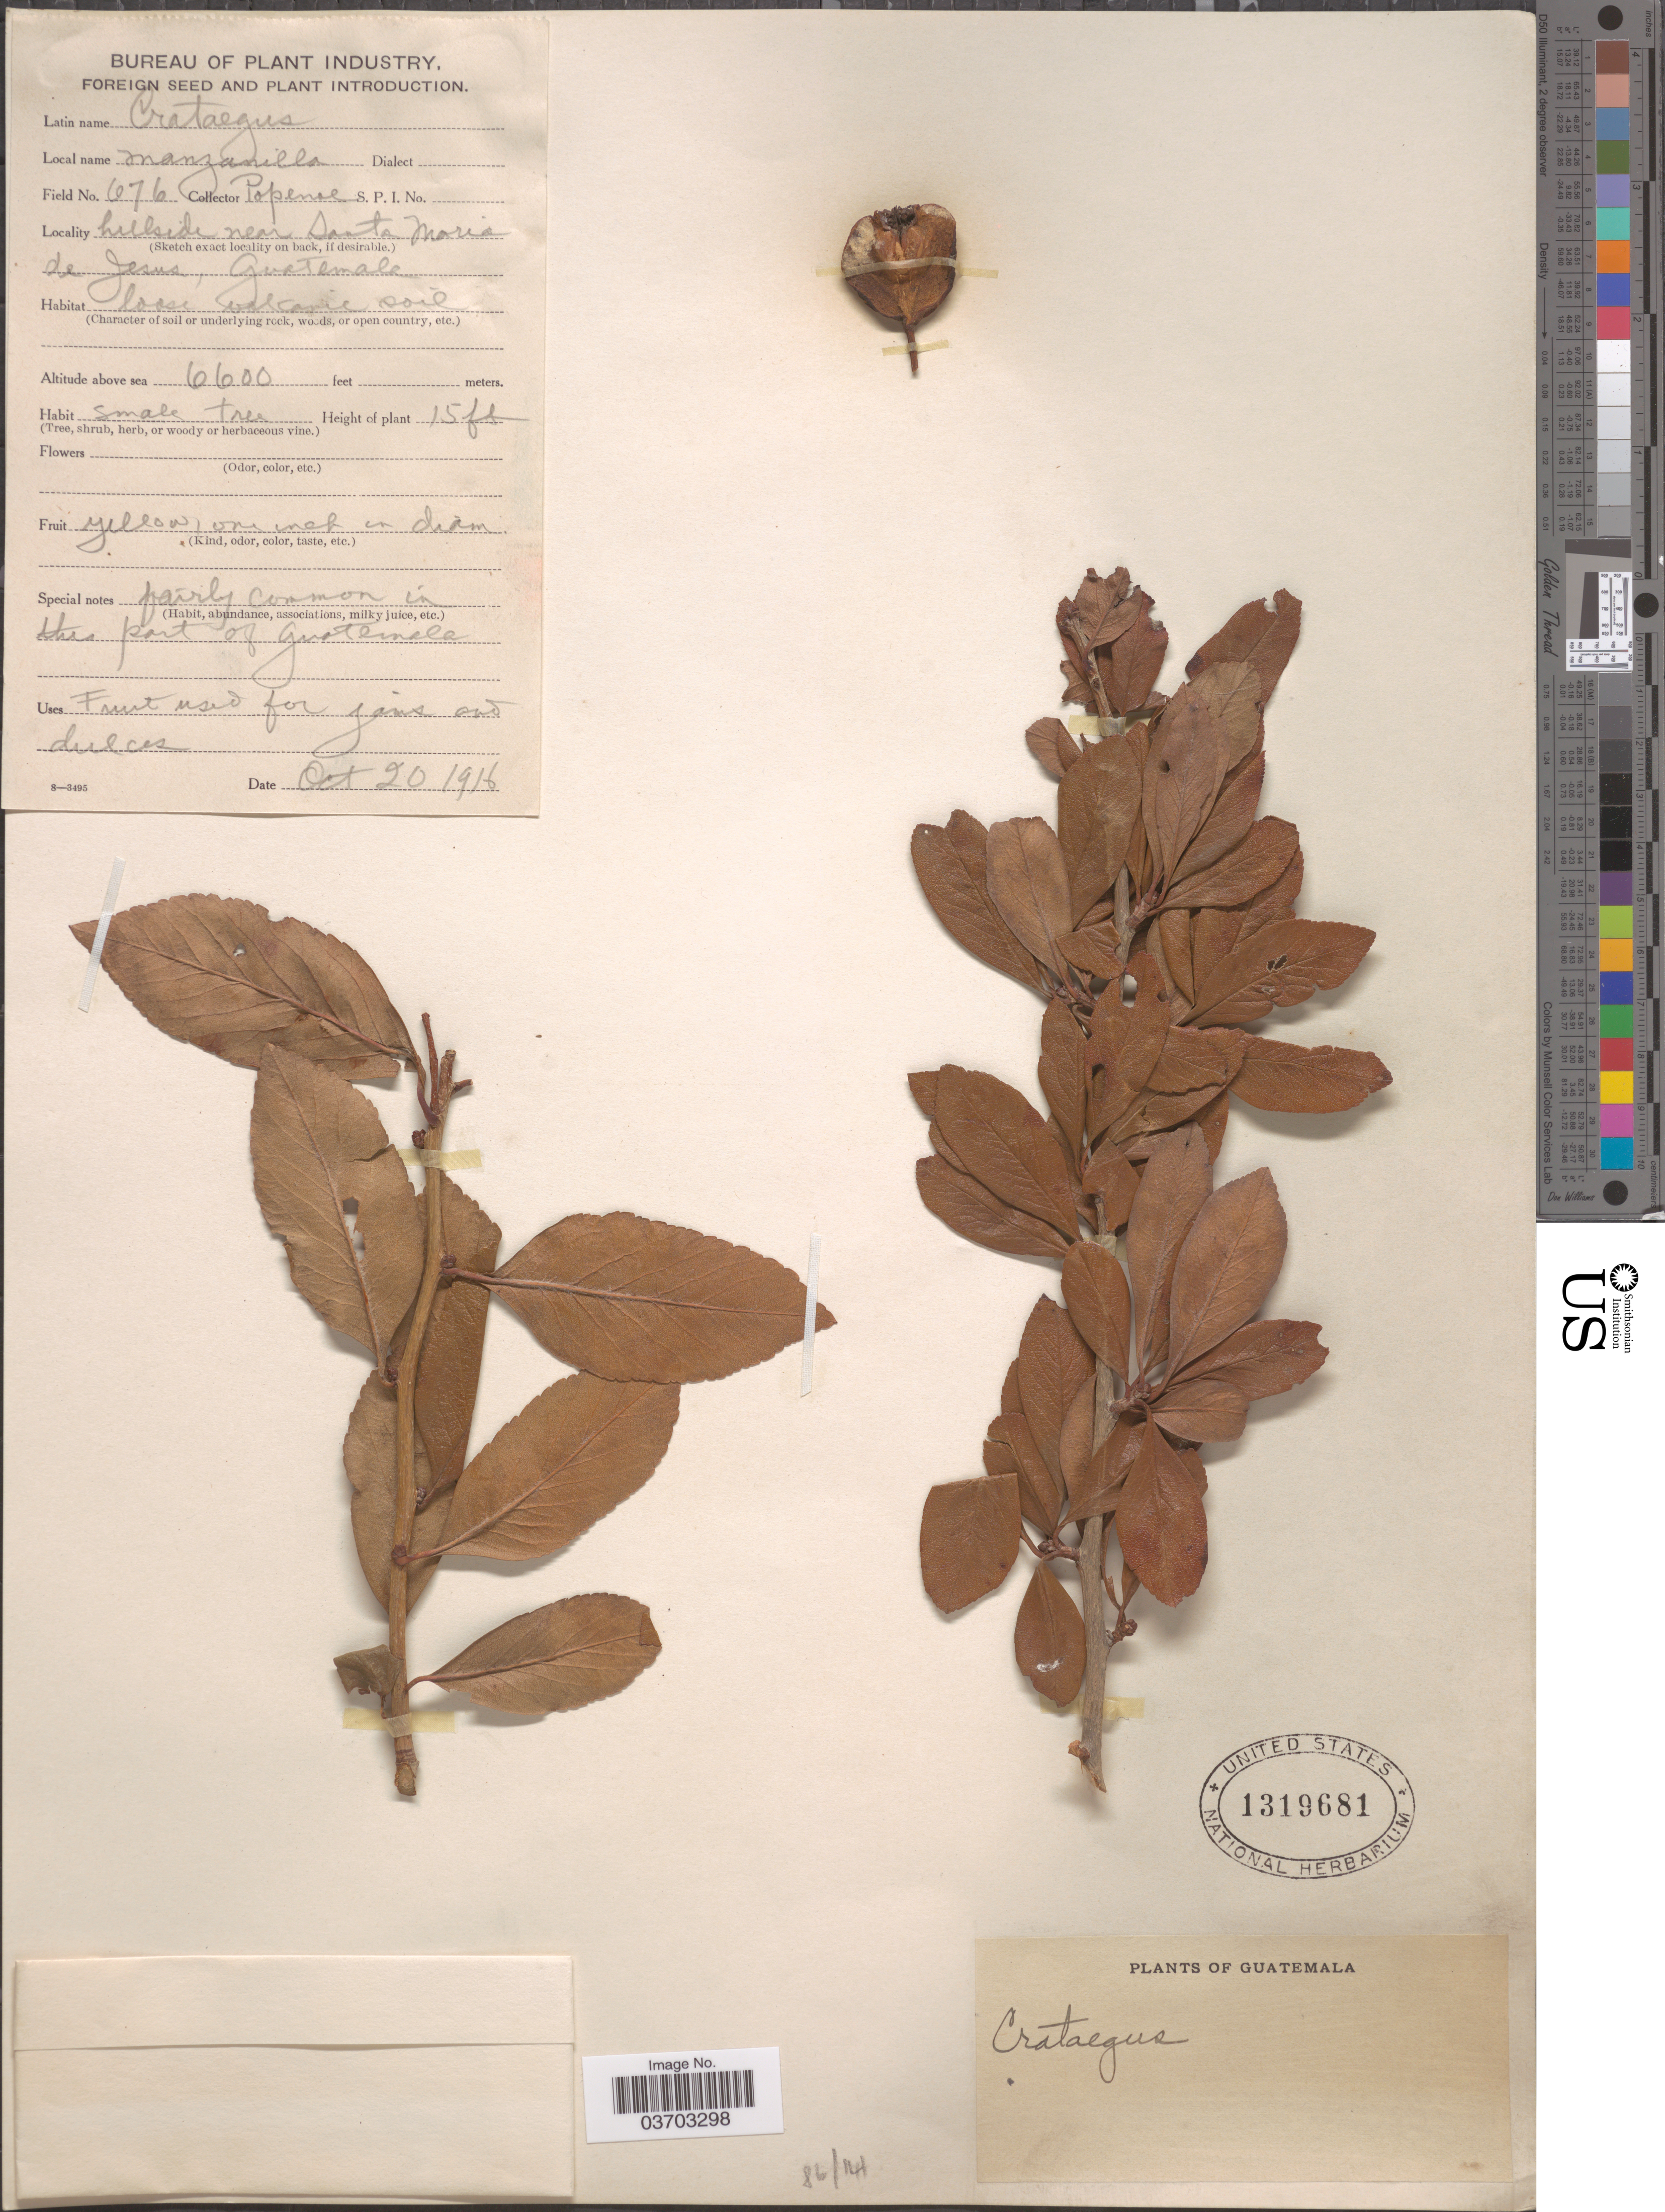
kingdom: Plantae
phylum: Tracheophyta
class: Magnoliopsida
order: Rosales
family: Rosaceae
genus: Crataegus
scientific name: Crataegus sp.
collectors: -- Popenoe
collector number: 676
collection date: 1916-10-20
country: Guatemala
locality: Hillside near Santa Maria de Jesus.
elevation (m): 2012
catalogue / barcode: US 1319681